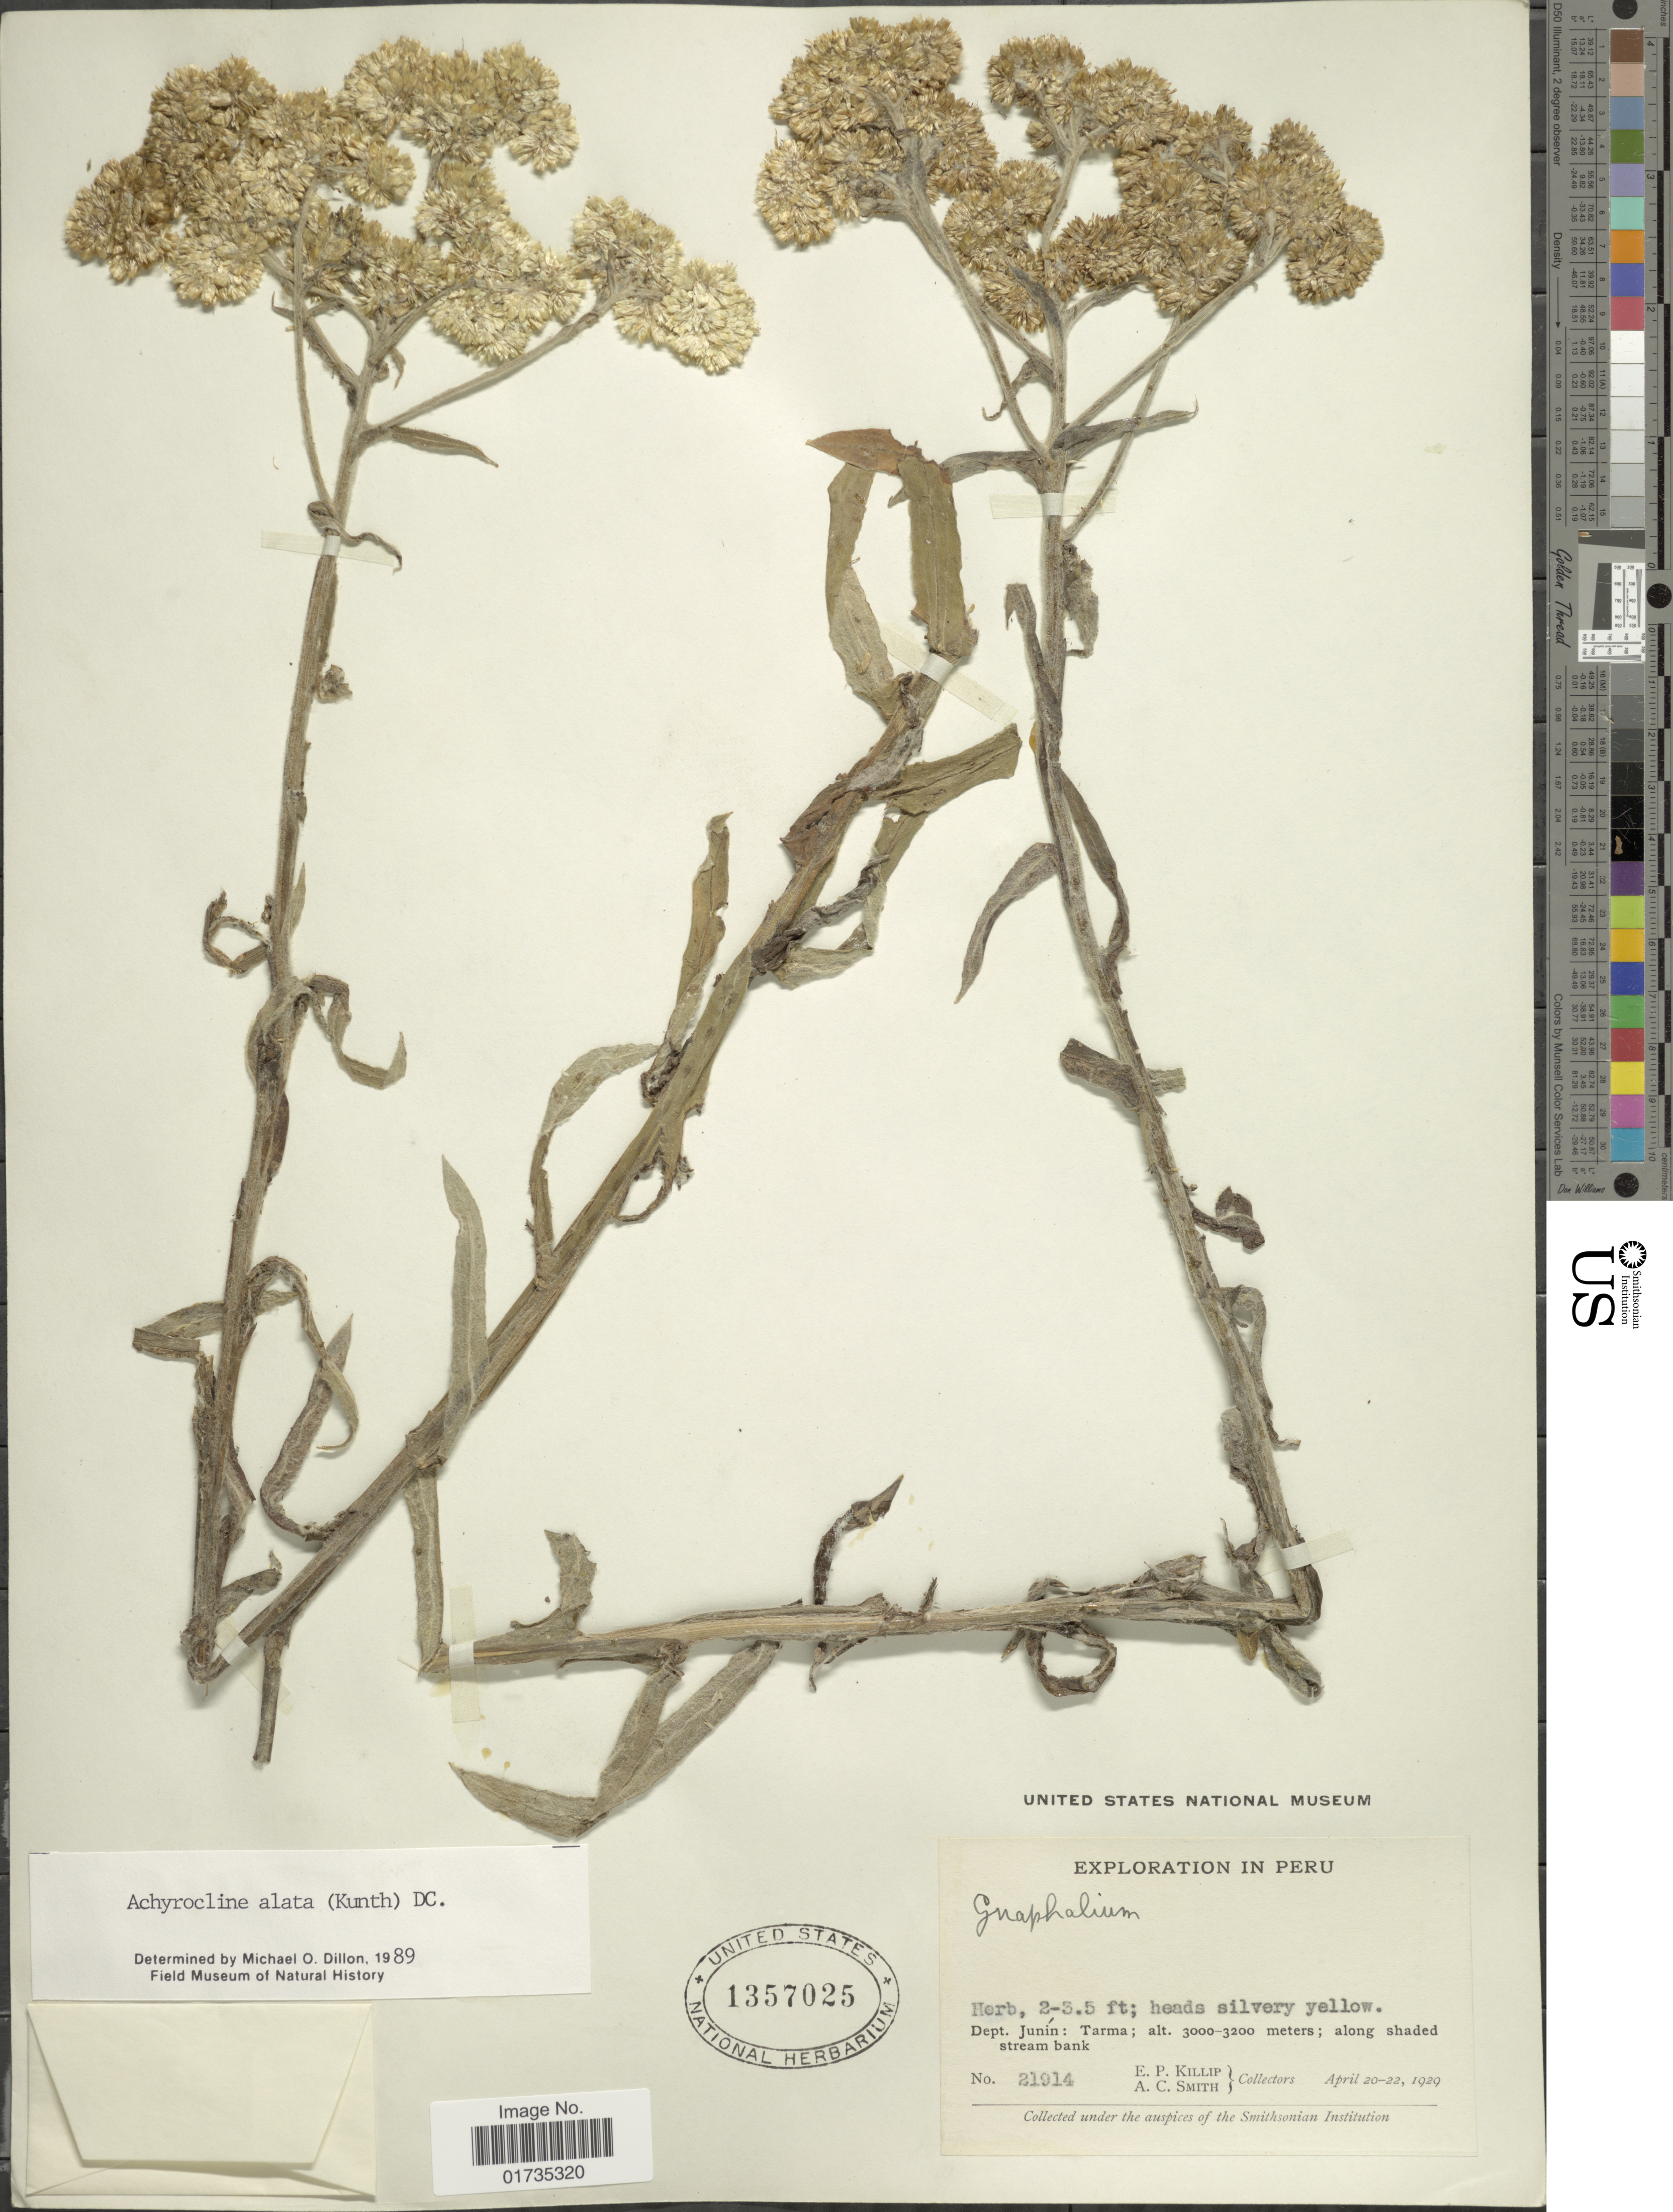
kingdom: Plantae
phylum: Tracheophyta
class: Magnoliopsida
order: Asterales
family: Asteraceae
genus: Achyrocline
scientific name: Achyrocline alata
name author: (Kunth) DC.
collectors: E. P. Killip & A. C. Smith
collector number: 21914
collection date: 1929-04-20/1929-04-22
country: Peru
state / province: Junín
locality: Dept. Junín: Tarma. along shaded stream bank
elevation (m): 3000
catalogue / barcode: US 1357025